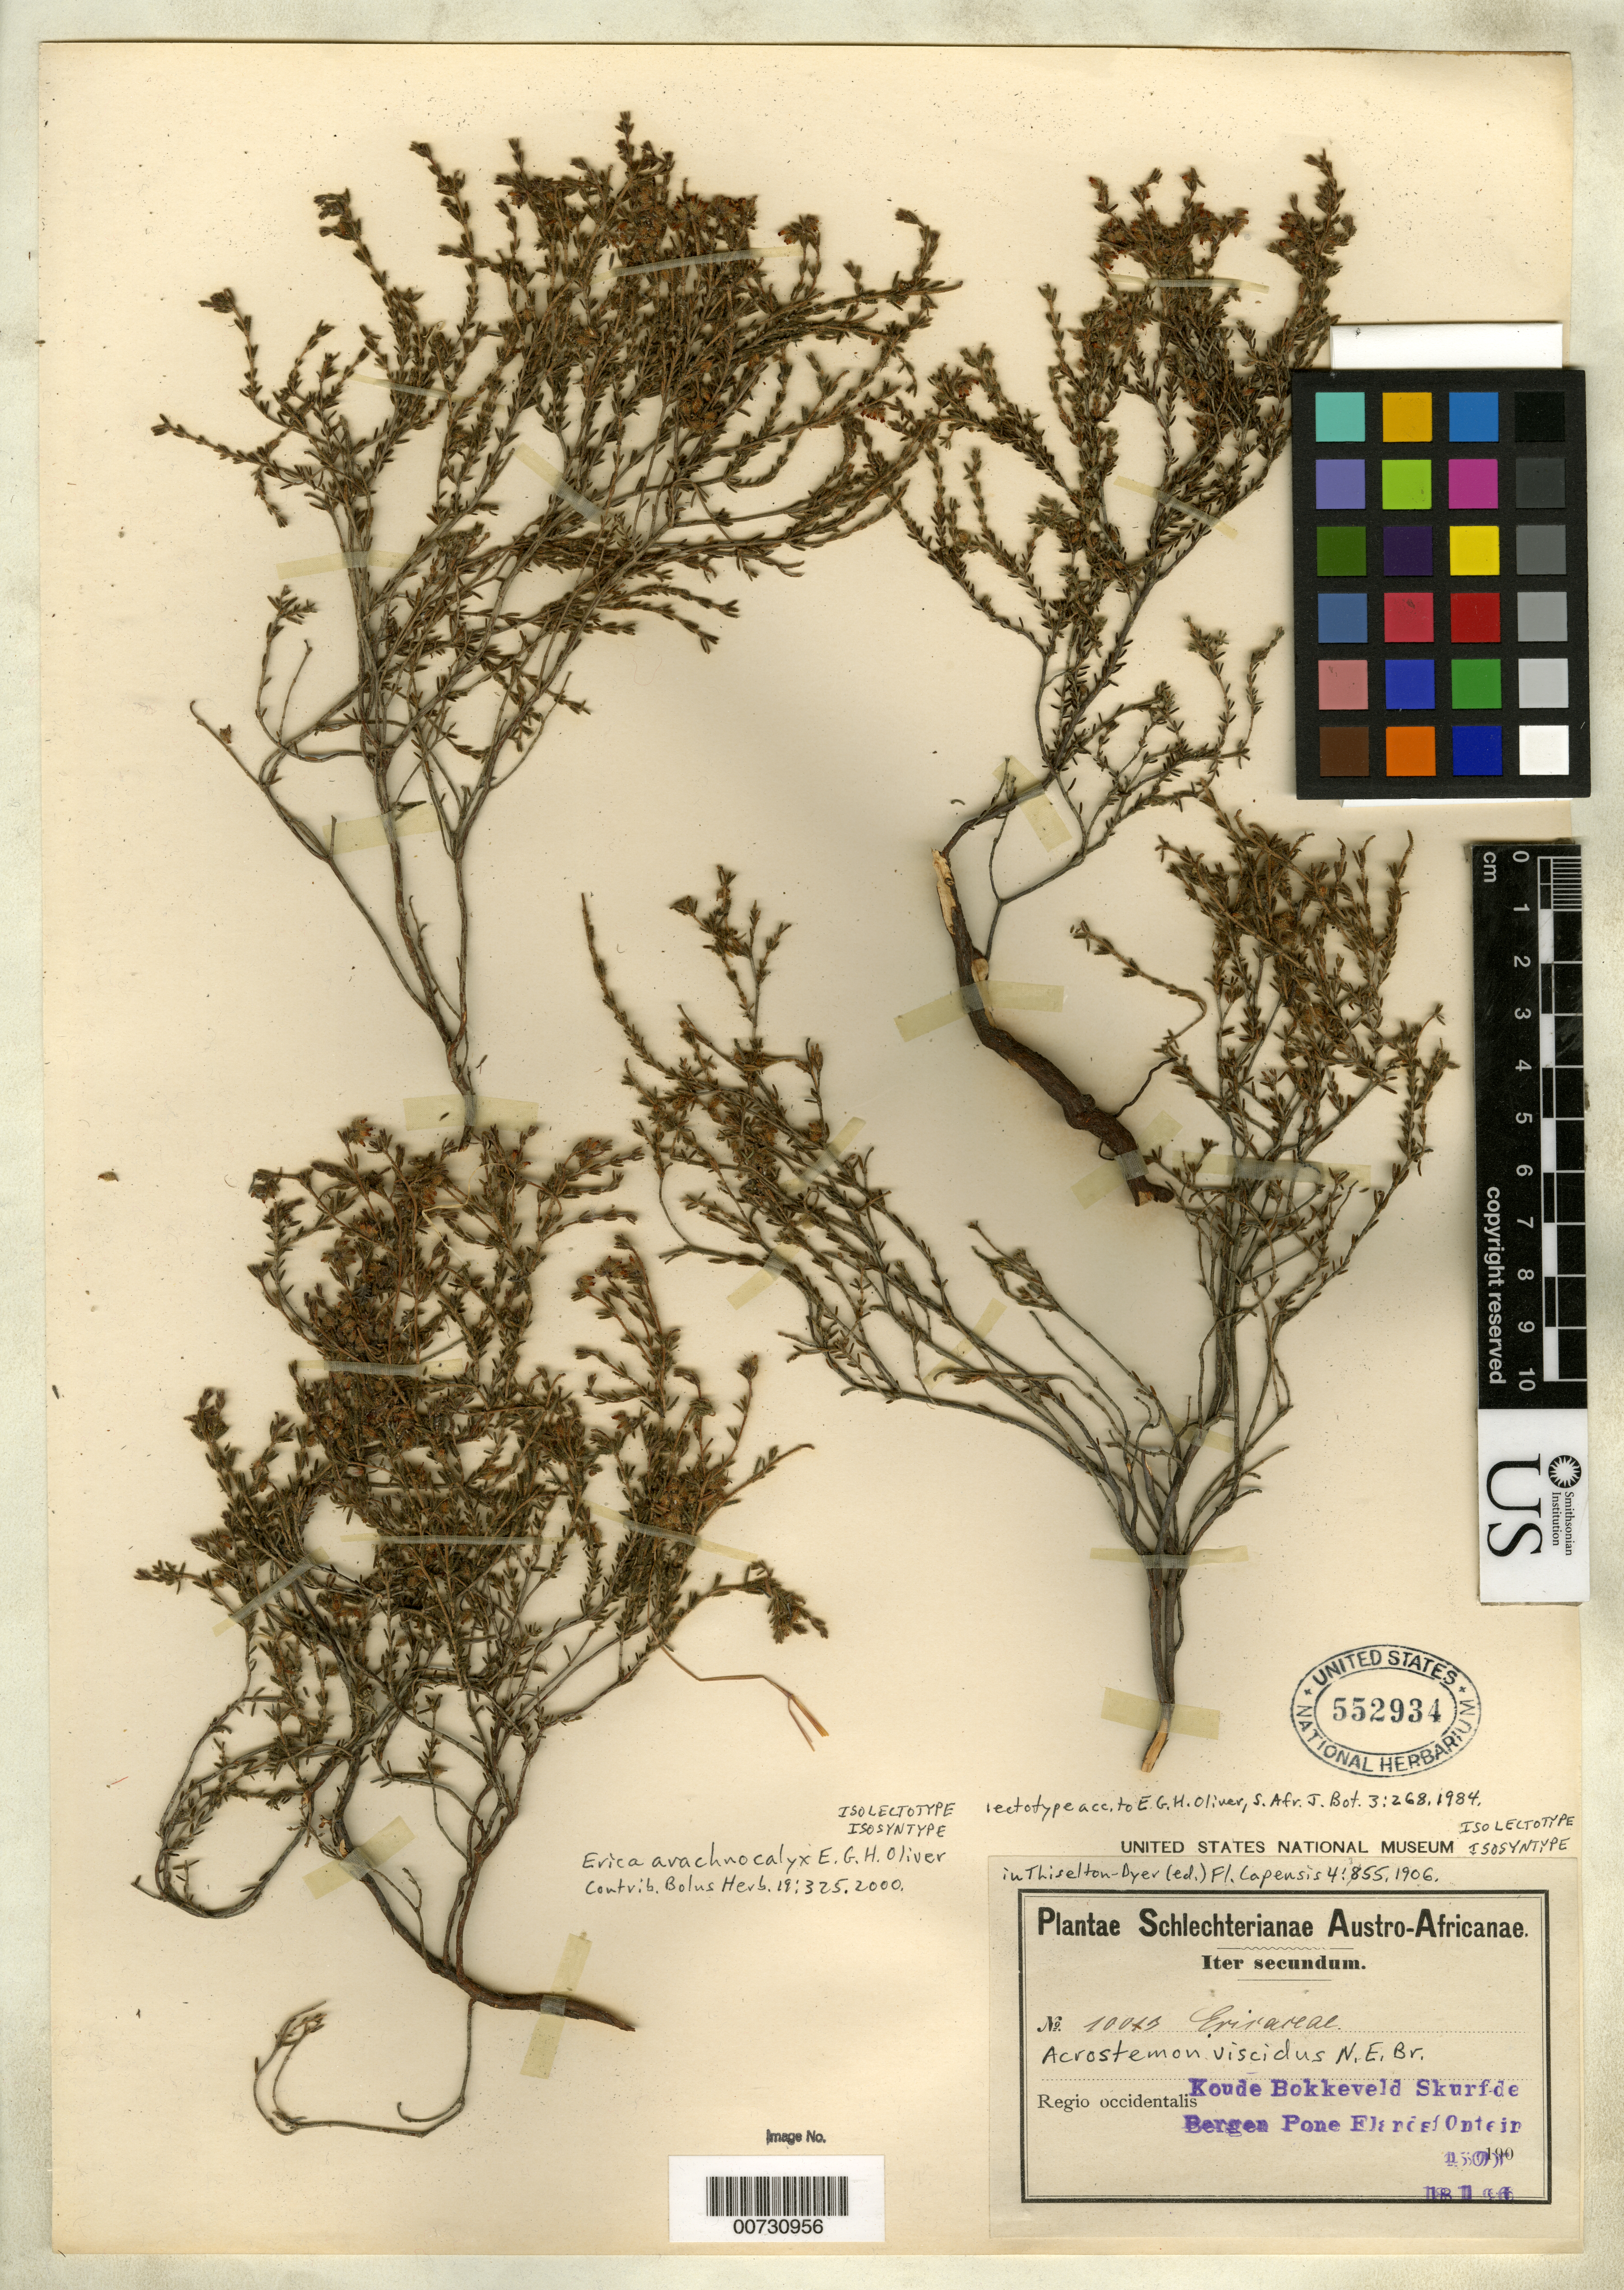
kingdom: Plantae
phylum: Tracheophyta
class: Magnoliopsida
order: Ericales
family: Ericaceae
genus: Acrostemon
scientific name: Acrostemon viscidus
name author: N.E. Br. in Dyer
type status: Isolectotype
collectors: F. R. R. Schlechter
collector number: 10013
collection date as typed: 18 Jan 1896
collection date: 1896-01-18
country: South Africa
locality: Regio occidentalis, Koude Bokkeveld Skurfde Bergen Pone Elandsfontein.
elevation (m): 1372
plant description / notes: Collection (but not US sheet) cited by E.G.H. Oliver, 1984 and 2000; Also an isolectotype of Erica arachnocalyx E.G.H. Oliver.; Based on Acrostemon viscidus N.E. Brown (non Erica viscida J.C. Wendl. 1804).; Also an isolectotype of Acrostemon viscidus N.E. Brown.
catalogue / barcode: US 552934